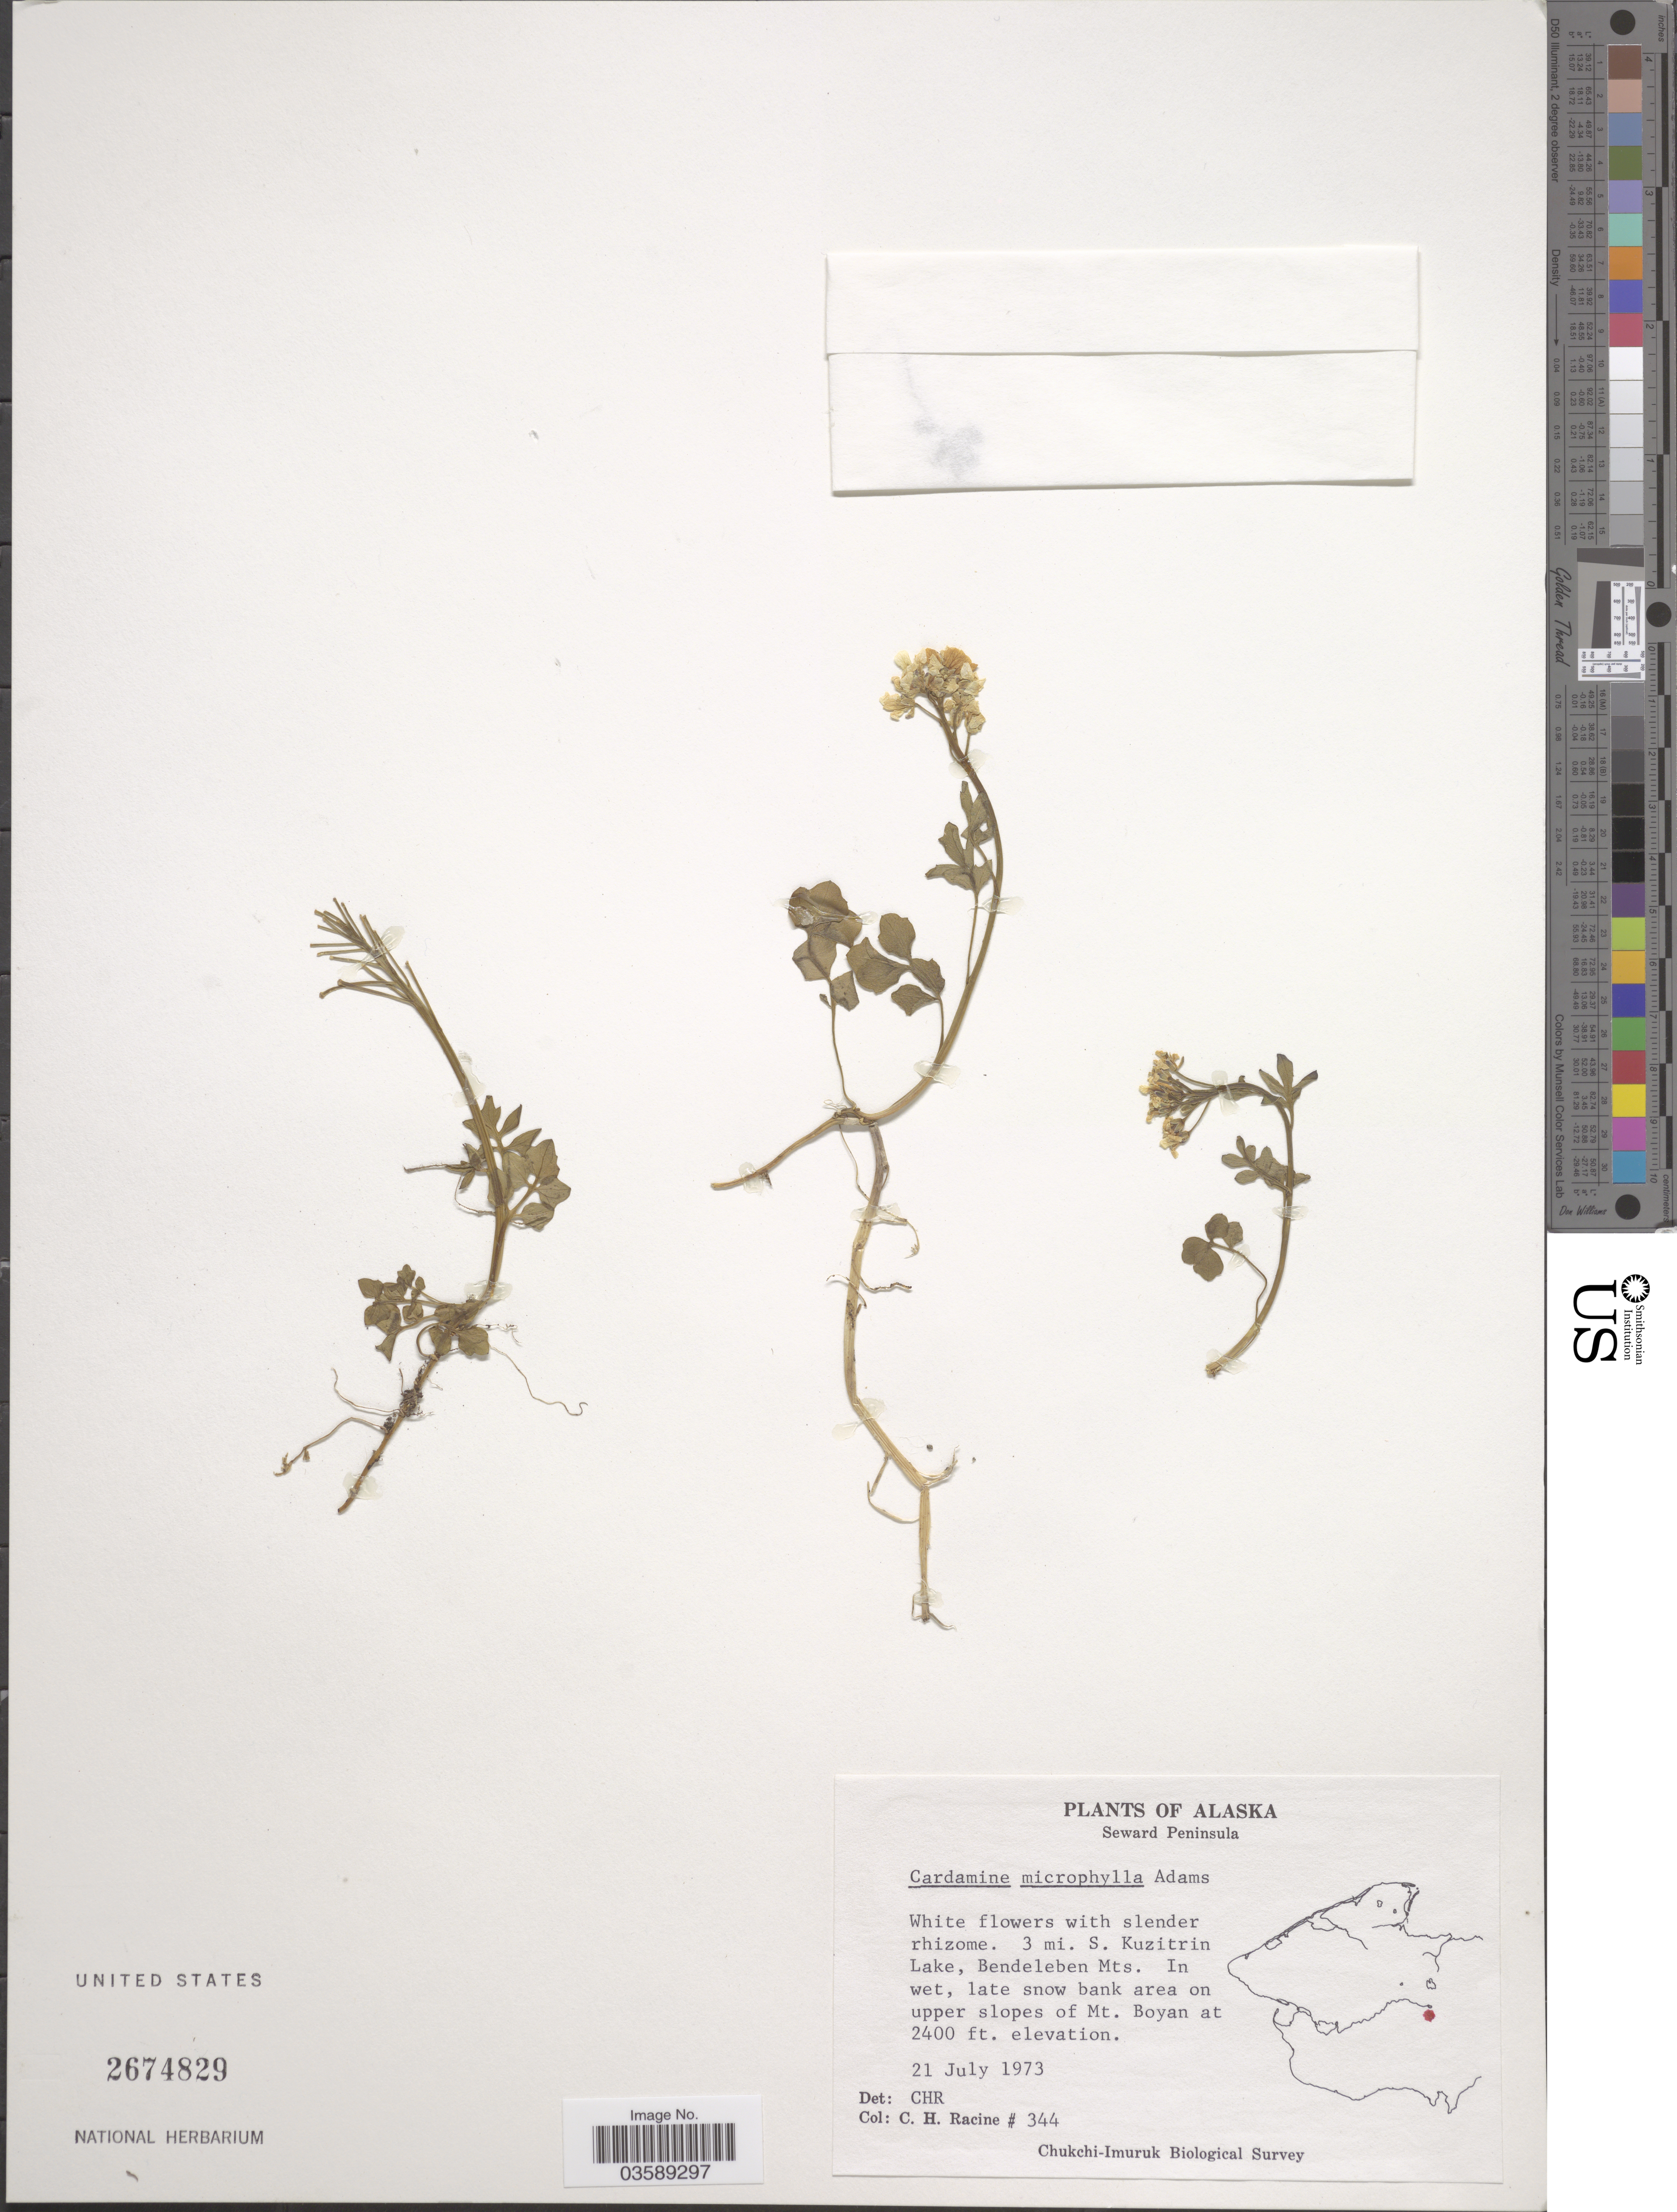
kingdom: Plantae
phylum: Tracheophyta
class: Magnoliopsida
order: Brassicales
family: Brassicaceae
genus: Cardamine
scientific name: Cardamine microphylla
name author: Adams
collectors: C. Racine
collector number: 344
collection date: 1973-07-21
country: United States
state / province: Alaska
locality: Seward Peninsula. 3 mi. S. Kuzitrin Lake, Bendeleben Mts. In wet, late snow bank area on upper slopes of Mt. Boyan.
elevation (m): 732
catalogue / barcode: US 2674829